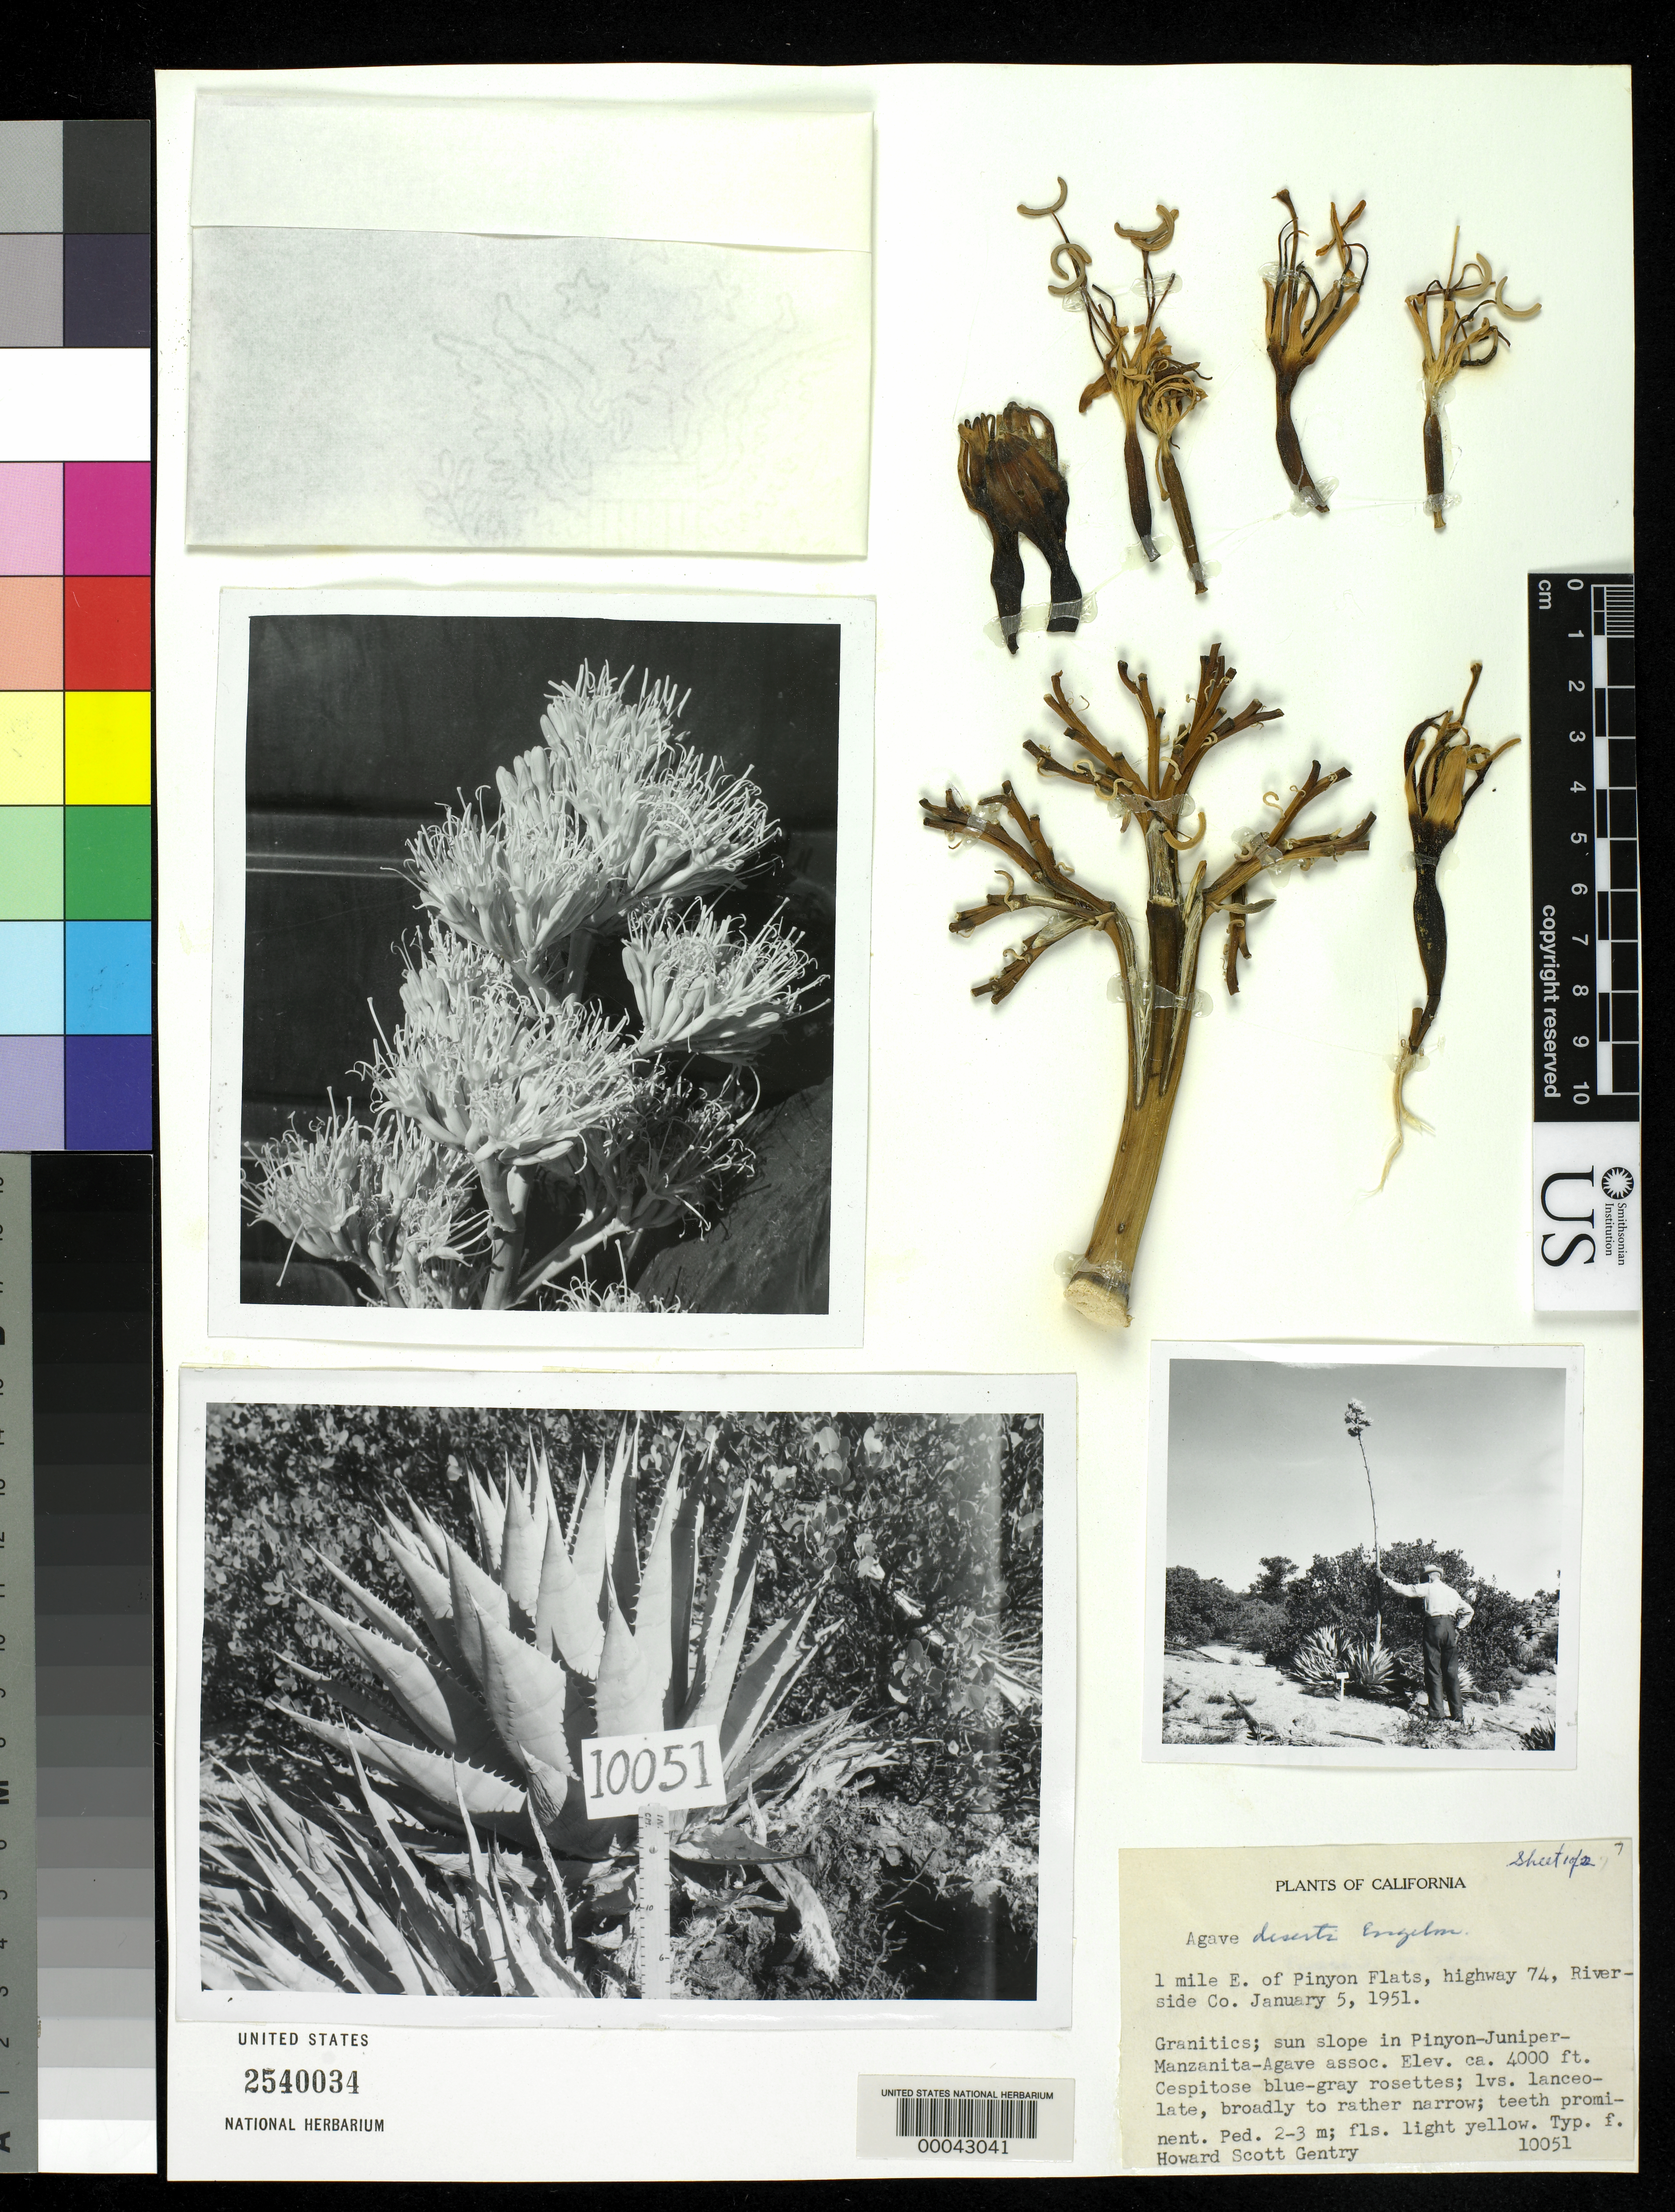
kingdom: Plantae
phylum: Tracheophyta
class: Liliopsida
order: Asparagales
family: Asparagaceae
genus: Agave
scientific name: Agave deserti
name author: Engelm.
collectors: H. S. Gentry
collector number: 10051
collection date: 1951-01-05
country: United States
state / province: California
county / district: Riverside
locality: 1 mile E. of Pinyon Flats, highway 74, Riverside Co.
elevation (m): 1219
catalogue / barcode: US 2540034